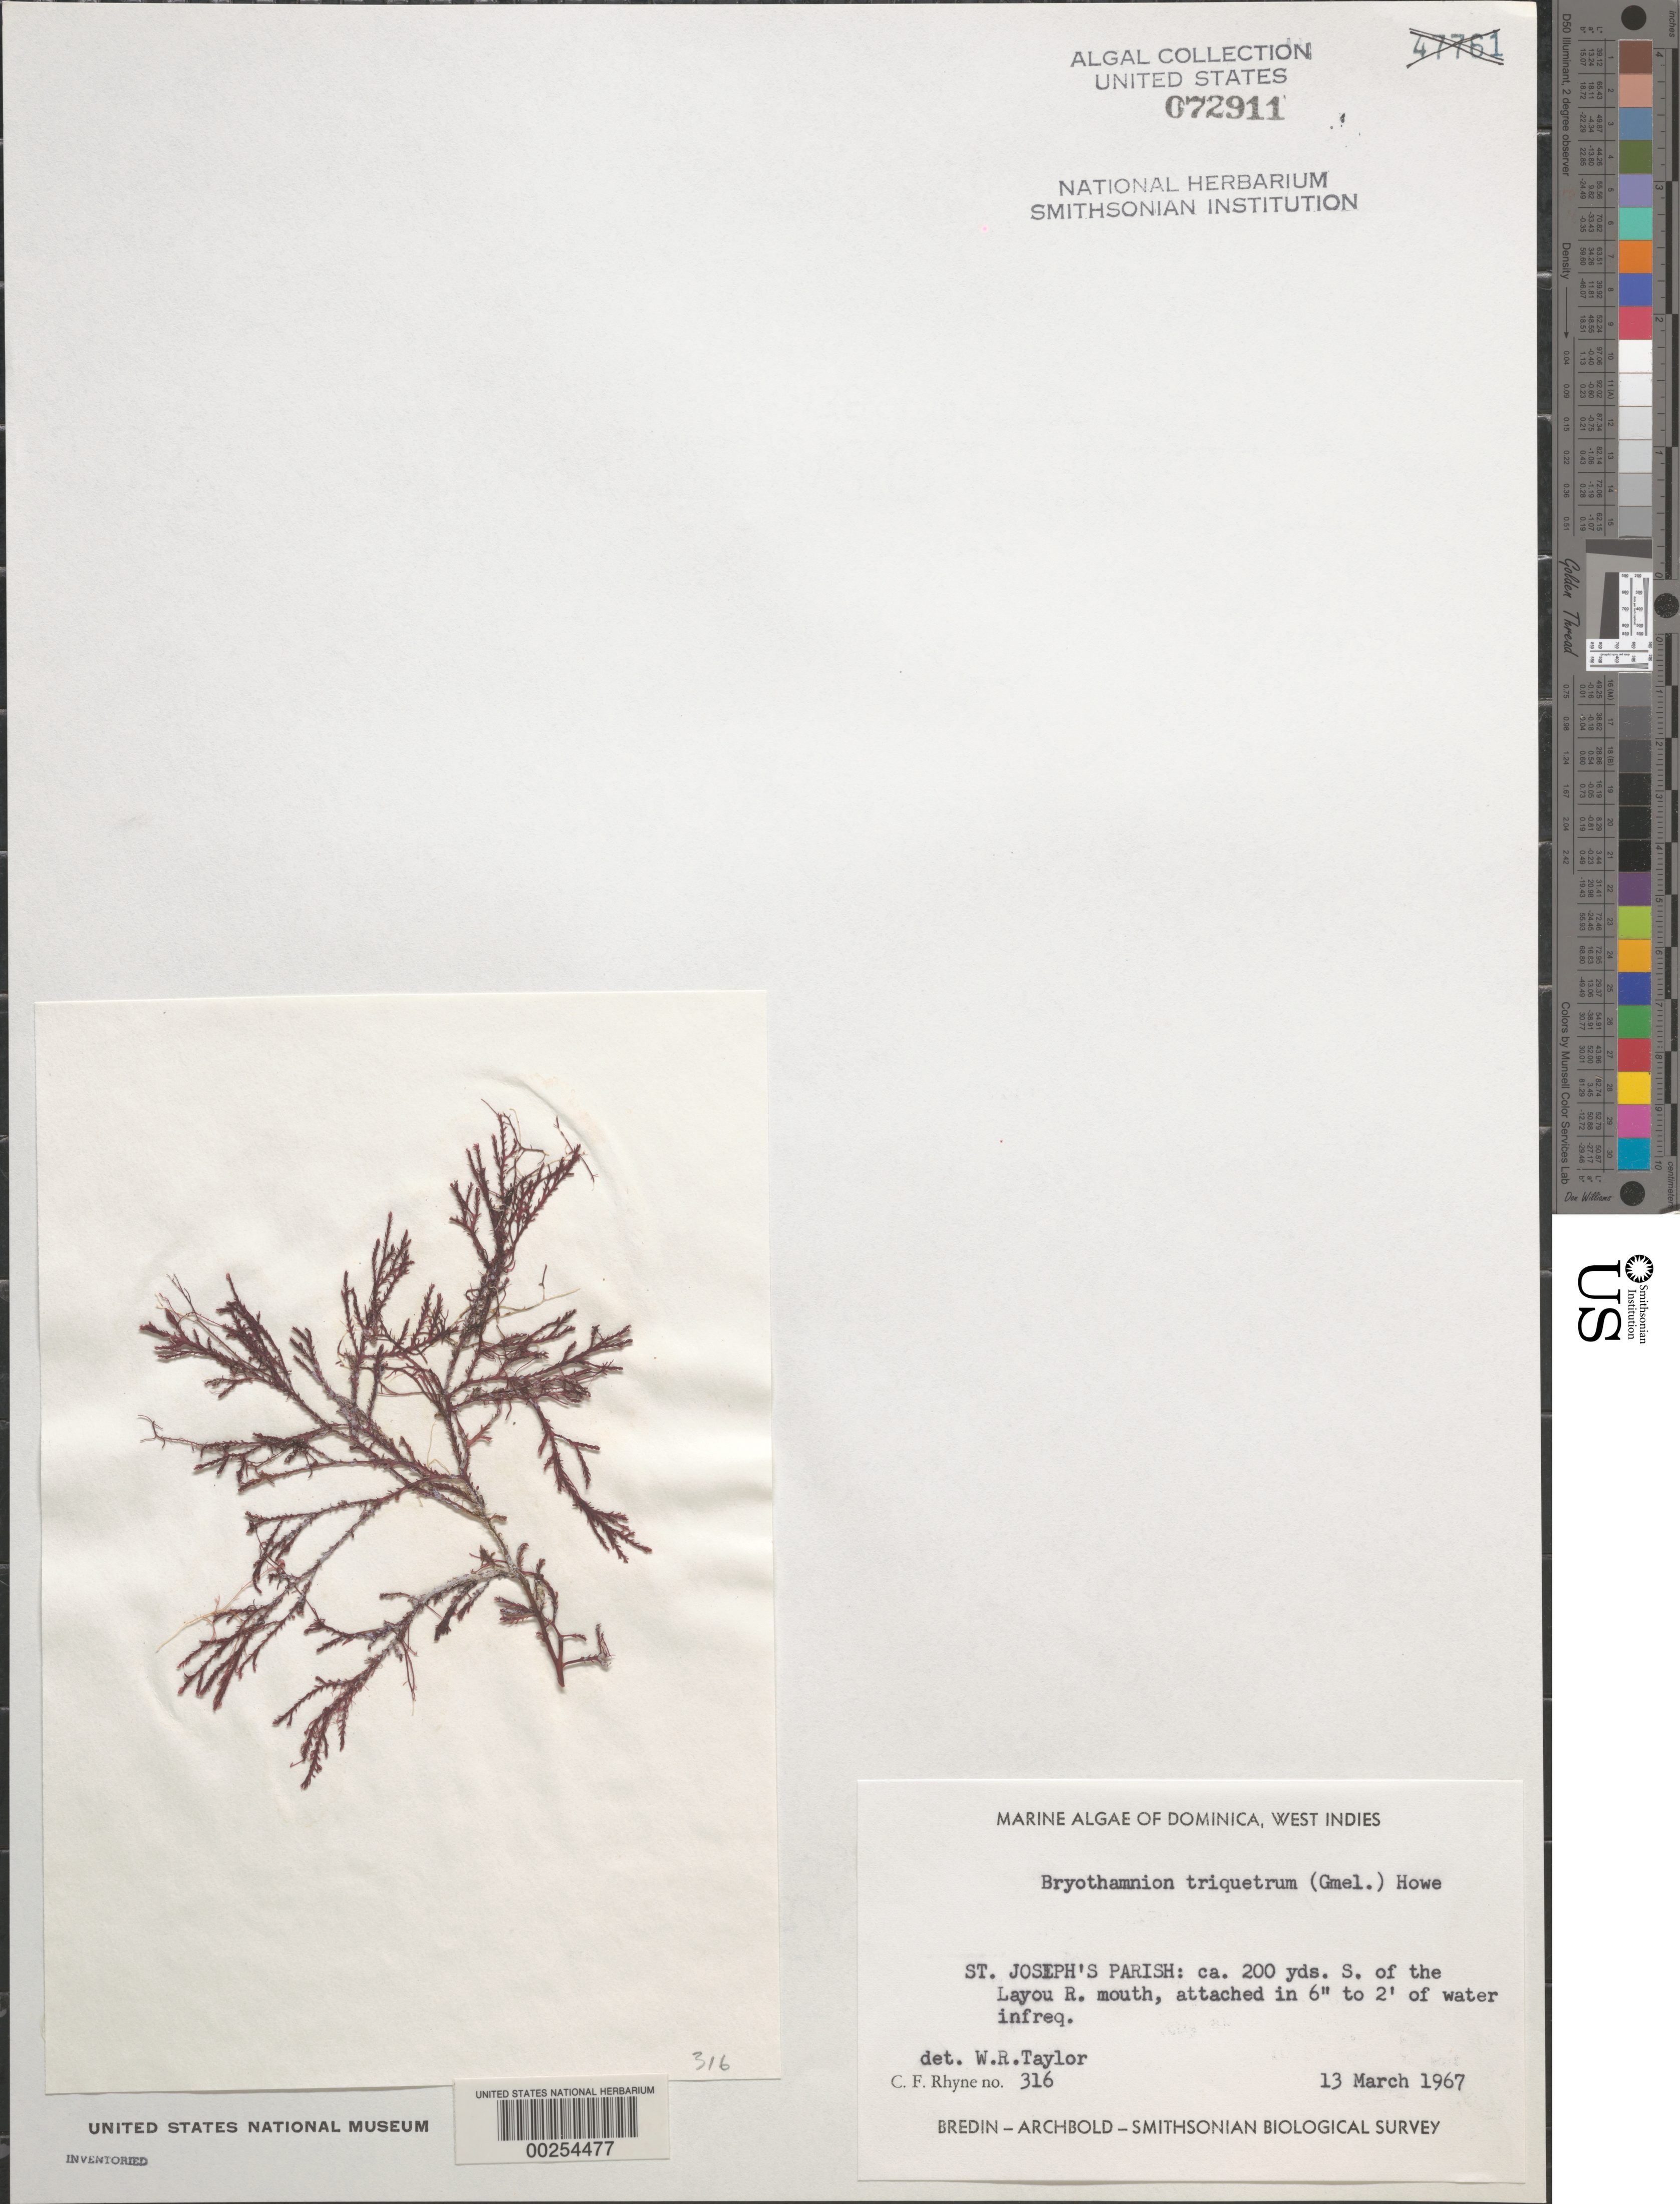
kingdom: Plantae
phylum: Rhodophyta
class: Florideophyceae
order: Ceramiales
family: Rhodomelaceae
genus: Alsidium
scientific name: Alsidium triquetrum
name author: (S.G. Gmel.) Trevis.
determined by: Algae name updating Project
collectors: C. Rhyne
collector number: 316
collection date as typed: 13 Mar 1967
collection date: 1967-03-13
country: Dominica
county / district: St. Joseph's Parish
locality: Just south of Layou River mouth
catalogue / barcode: US 72911